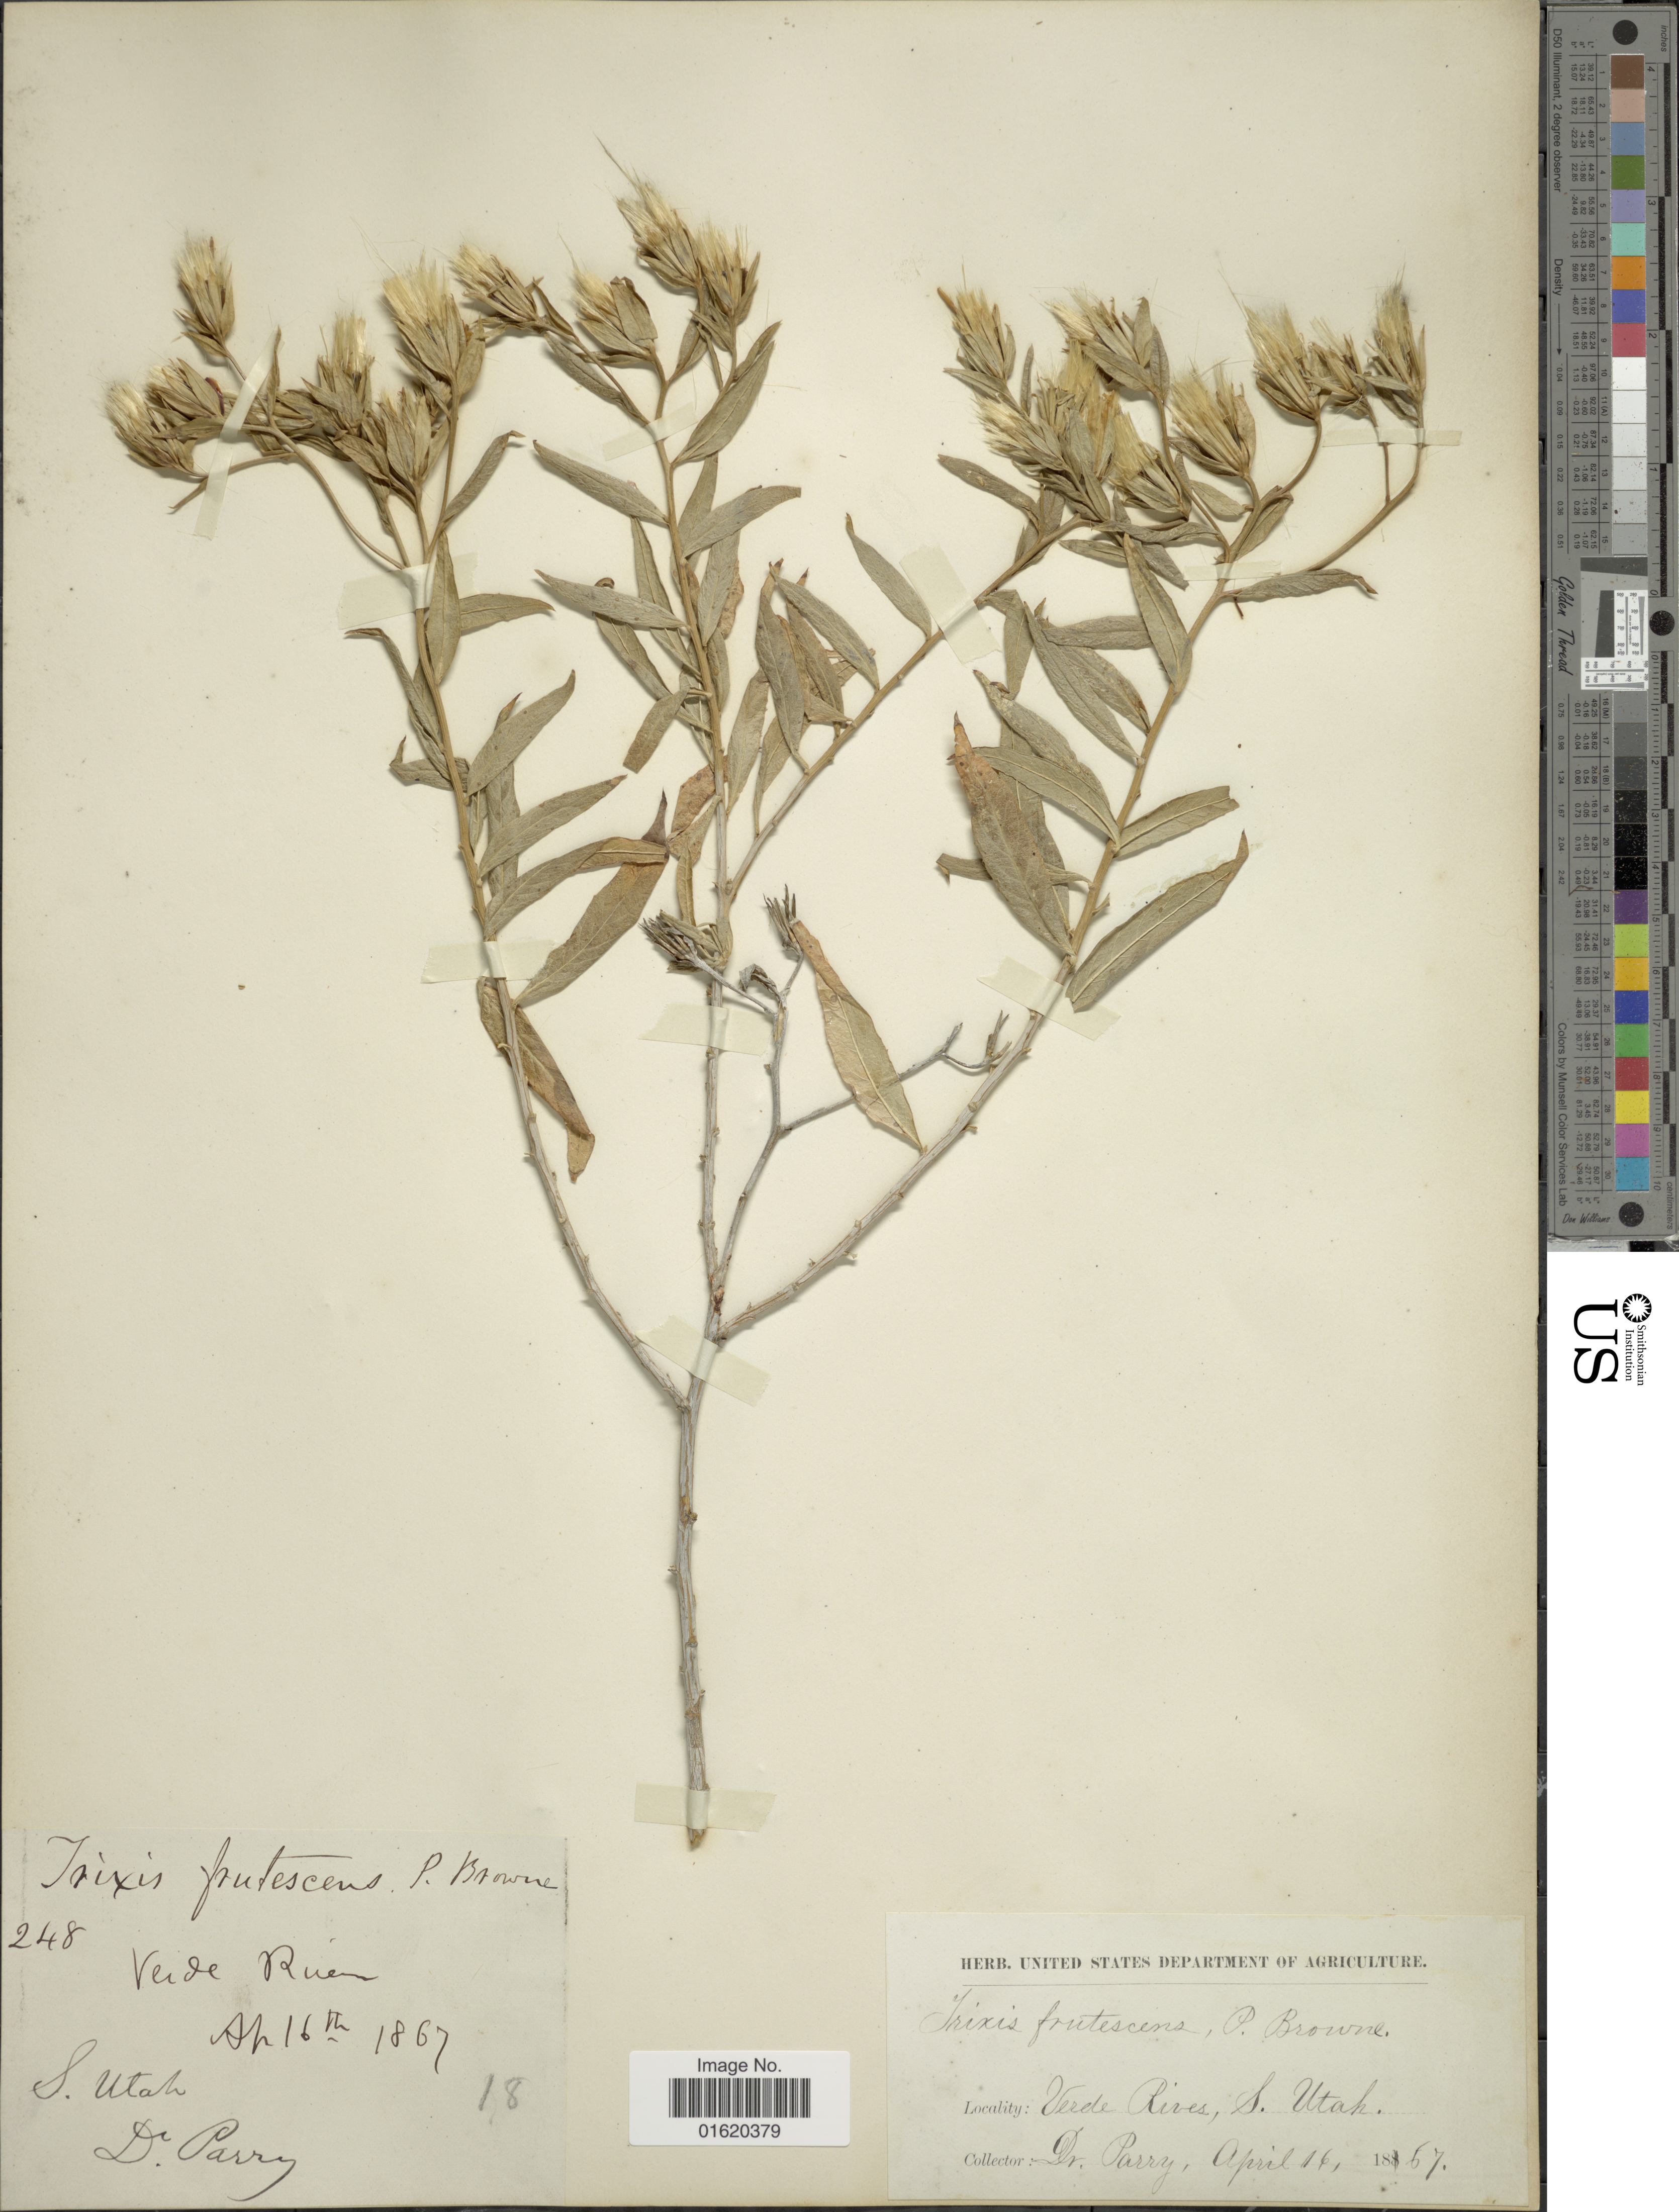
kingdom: Plantae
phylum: Tracheophyta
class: Magnoliopsida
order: Asterales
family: Asteraceae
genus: Trixis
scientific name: Trixis californica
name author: Kellogg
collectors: Parry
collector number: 248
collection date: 1867-04-16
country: United States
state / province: Utah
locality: Verde River, S. Utah